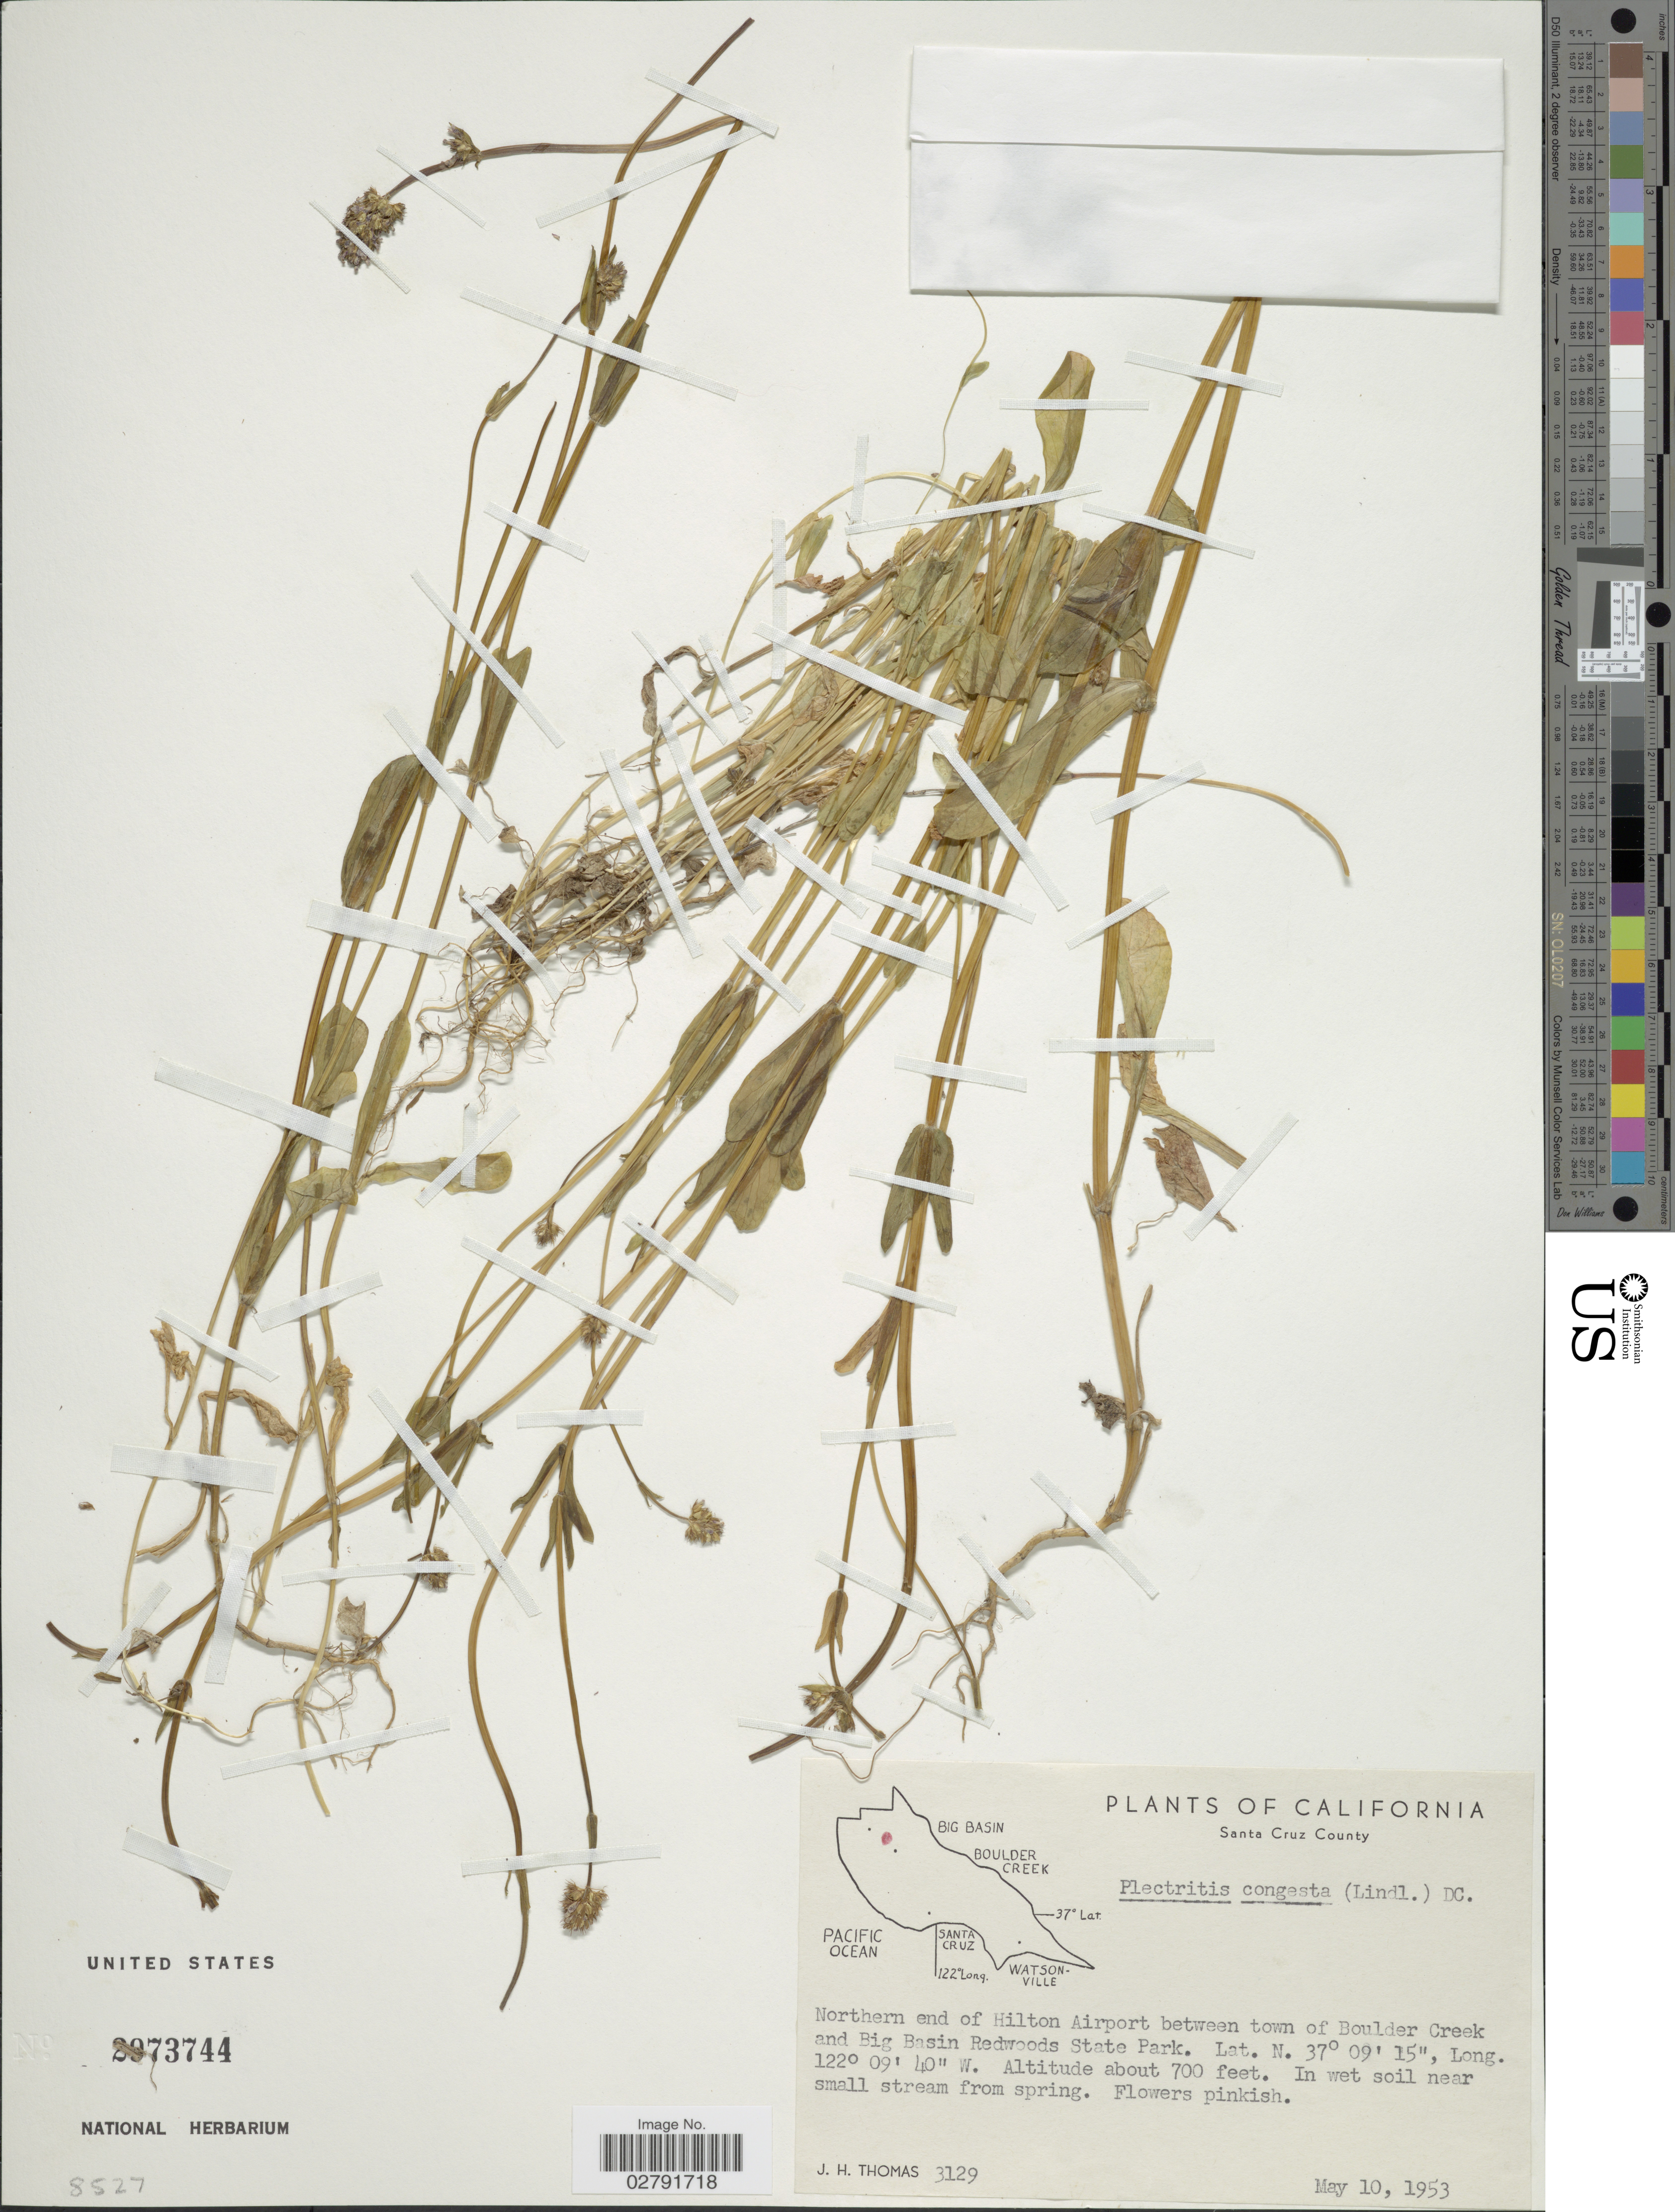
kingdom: Plantae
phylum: Tracheophyta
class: Magnoliopsida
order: Dipsacales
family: Caprifoliaceae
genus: Plectritis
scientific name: Plectritis congesta subsp. congesta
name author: (Lindl.) DC.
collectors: J. H. Thomas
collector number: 3129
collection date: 1953-05-10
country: United States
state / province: California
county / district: Santa Cruz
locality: Santa Cruz County. Northern end of Hilton Airport between town of Boulder Creek and Big Basin Redwoods State Park.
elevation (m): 213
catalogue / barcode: US 2973744